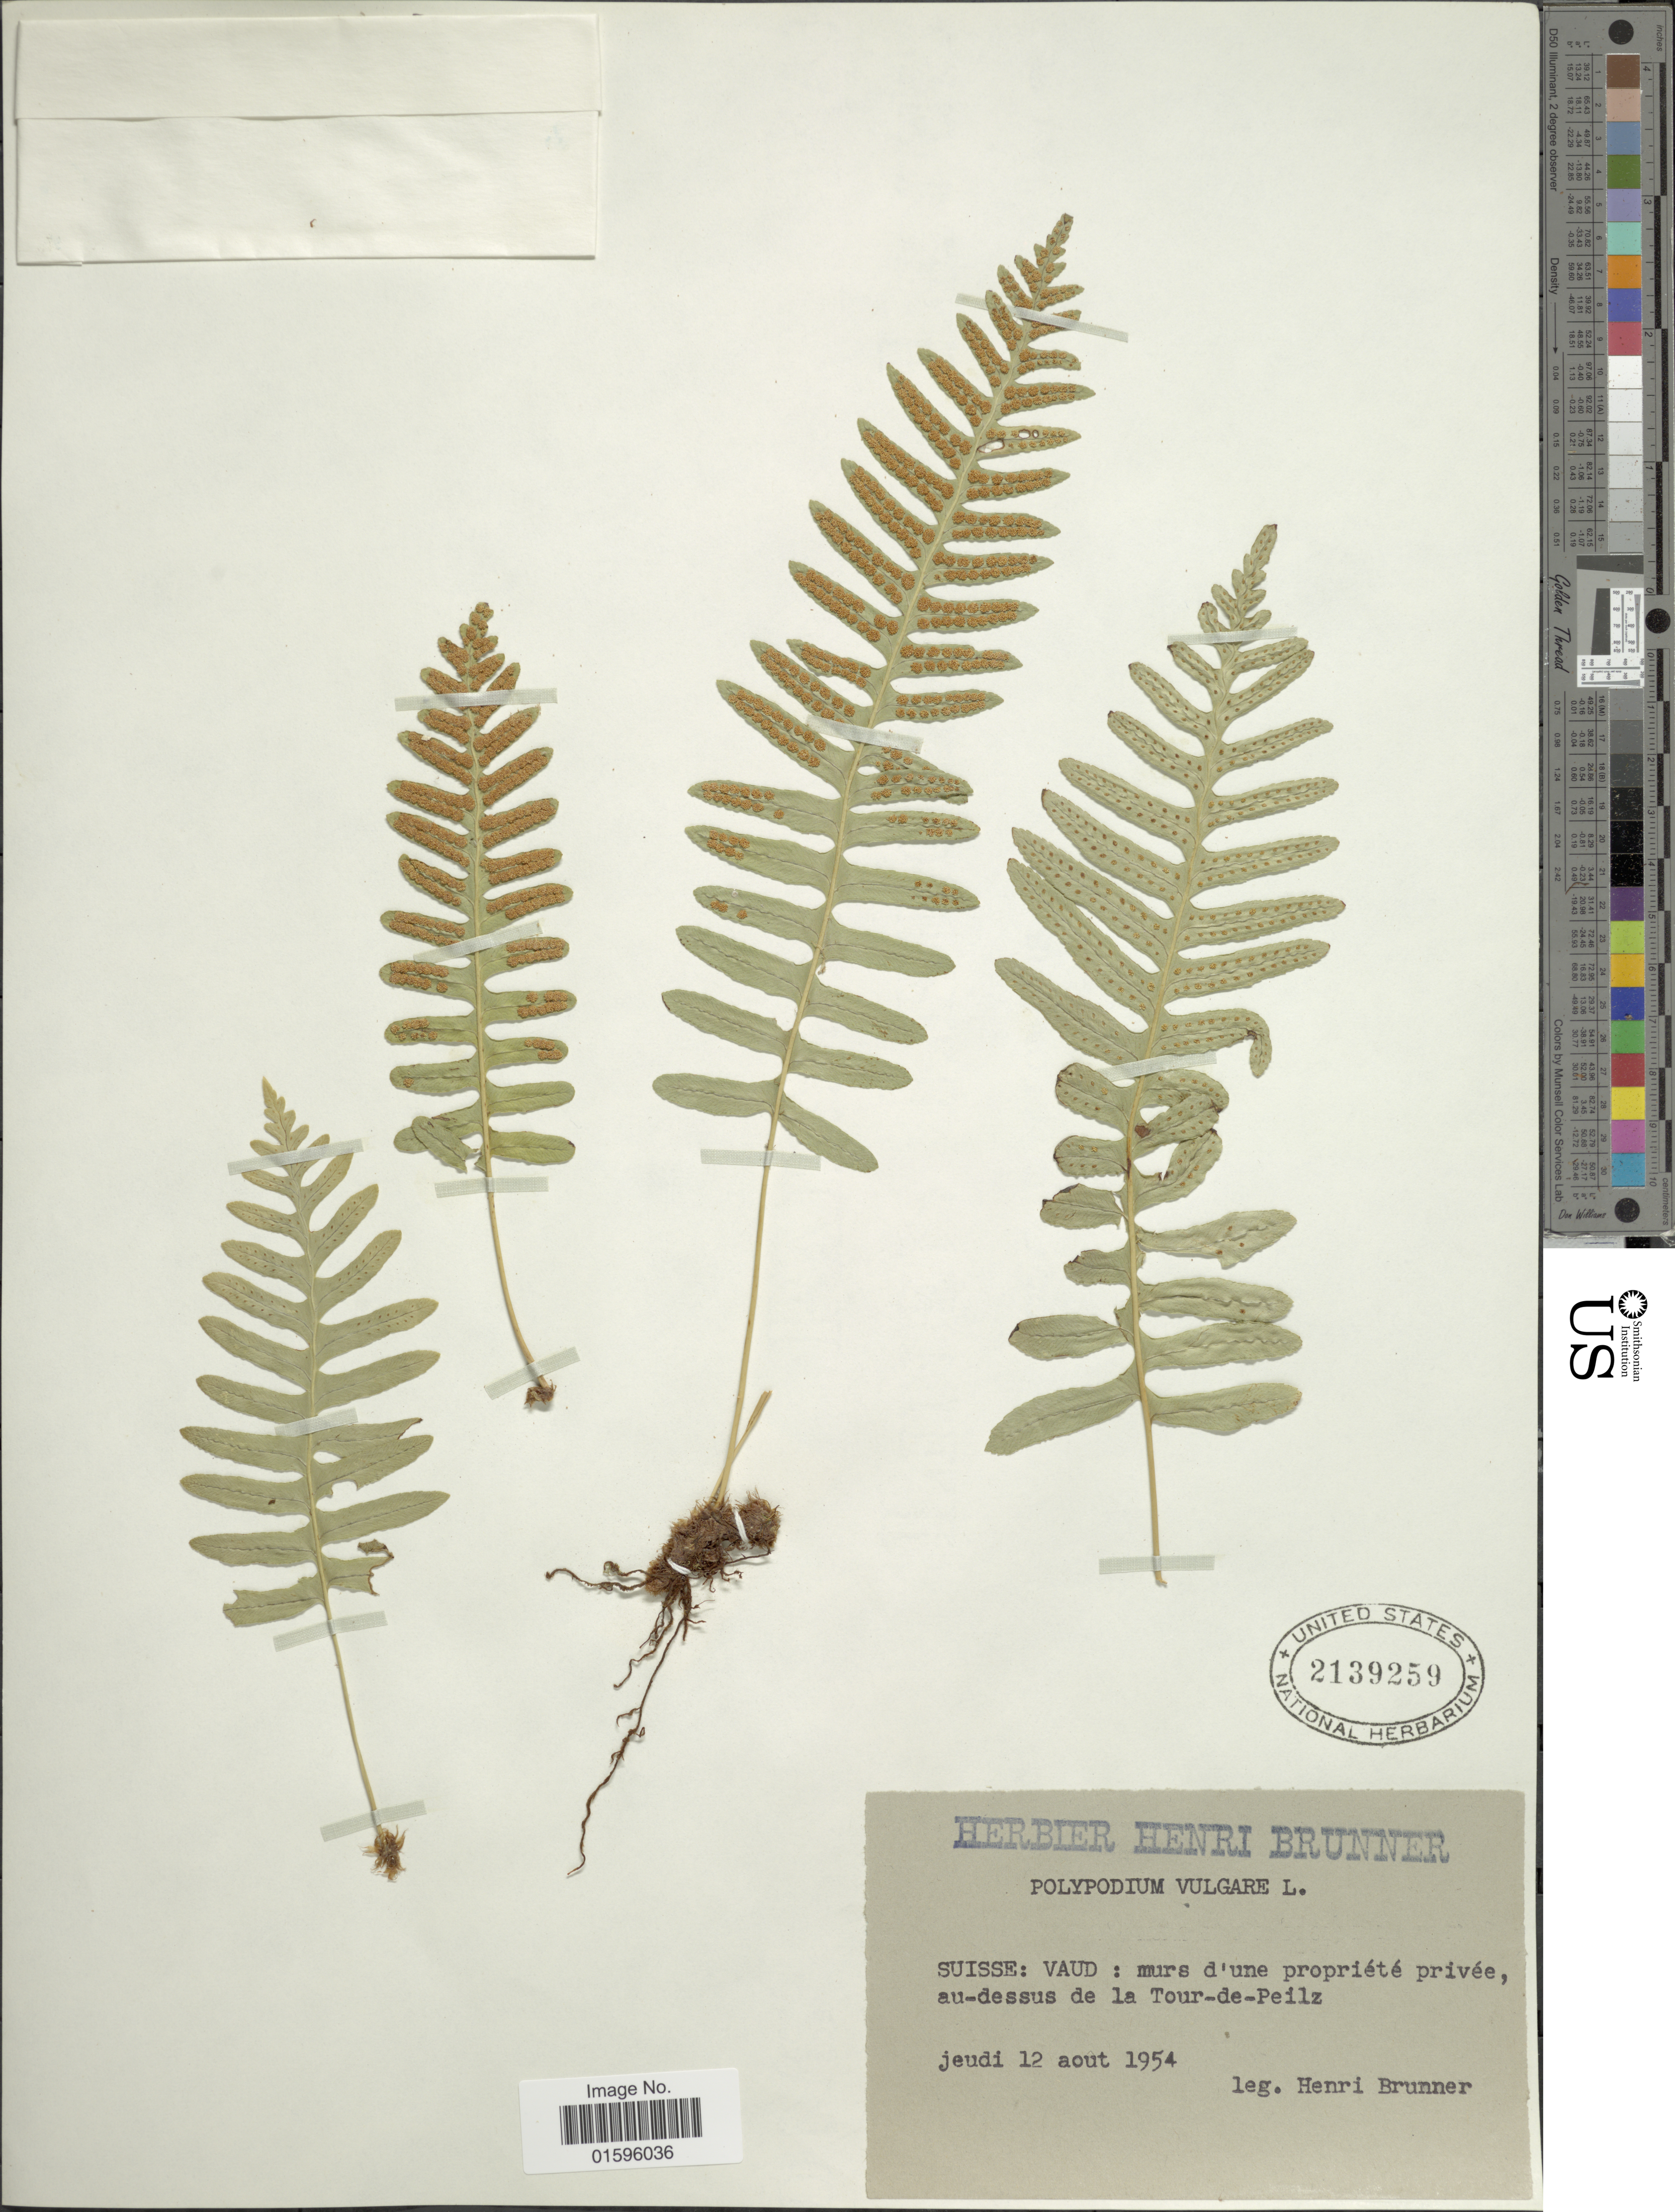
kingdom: Plantae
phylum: Tracheophyta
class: Polypodiopsida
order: Polypodiales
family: Polypodiaceae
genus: Polypodium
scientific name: Polypodium vulgare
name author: L.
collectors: H. Brunner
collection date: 1954-08-12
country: Switzerland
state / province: Vaud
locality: Suisse: Vaud: murs d'une propriete privee, au-dessus de la Tour-de-Peilz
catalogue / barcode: US 2139259